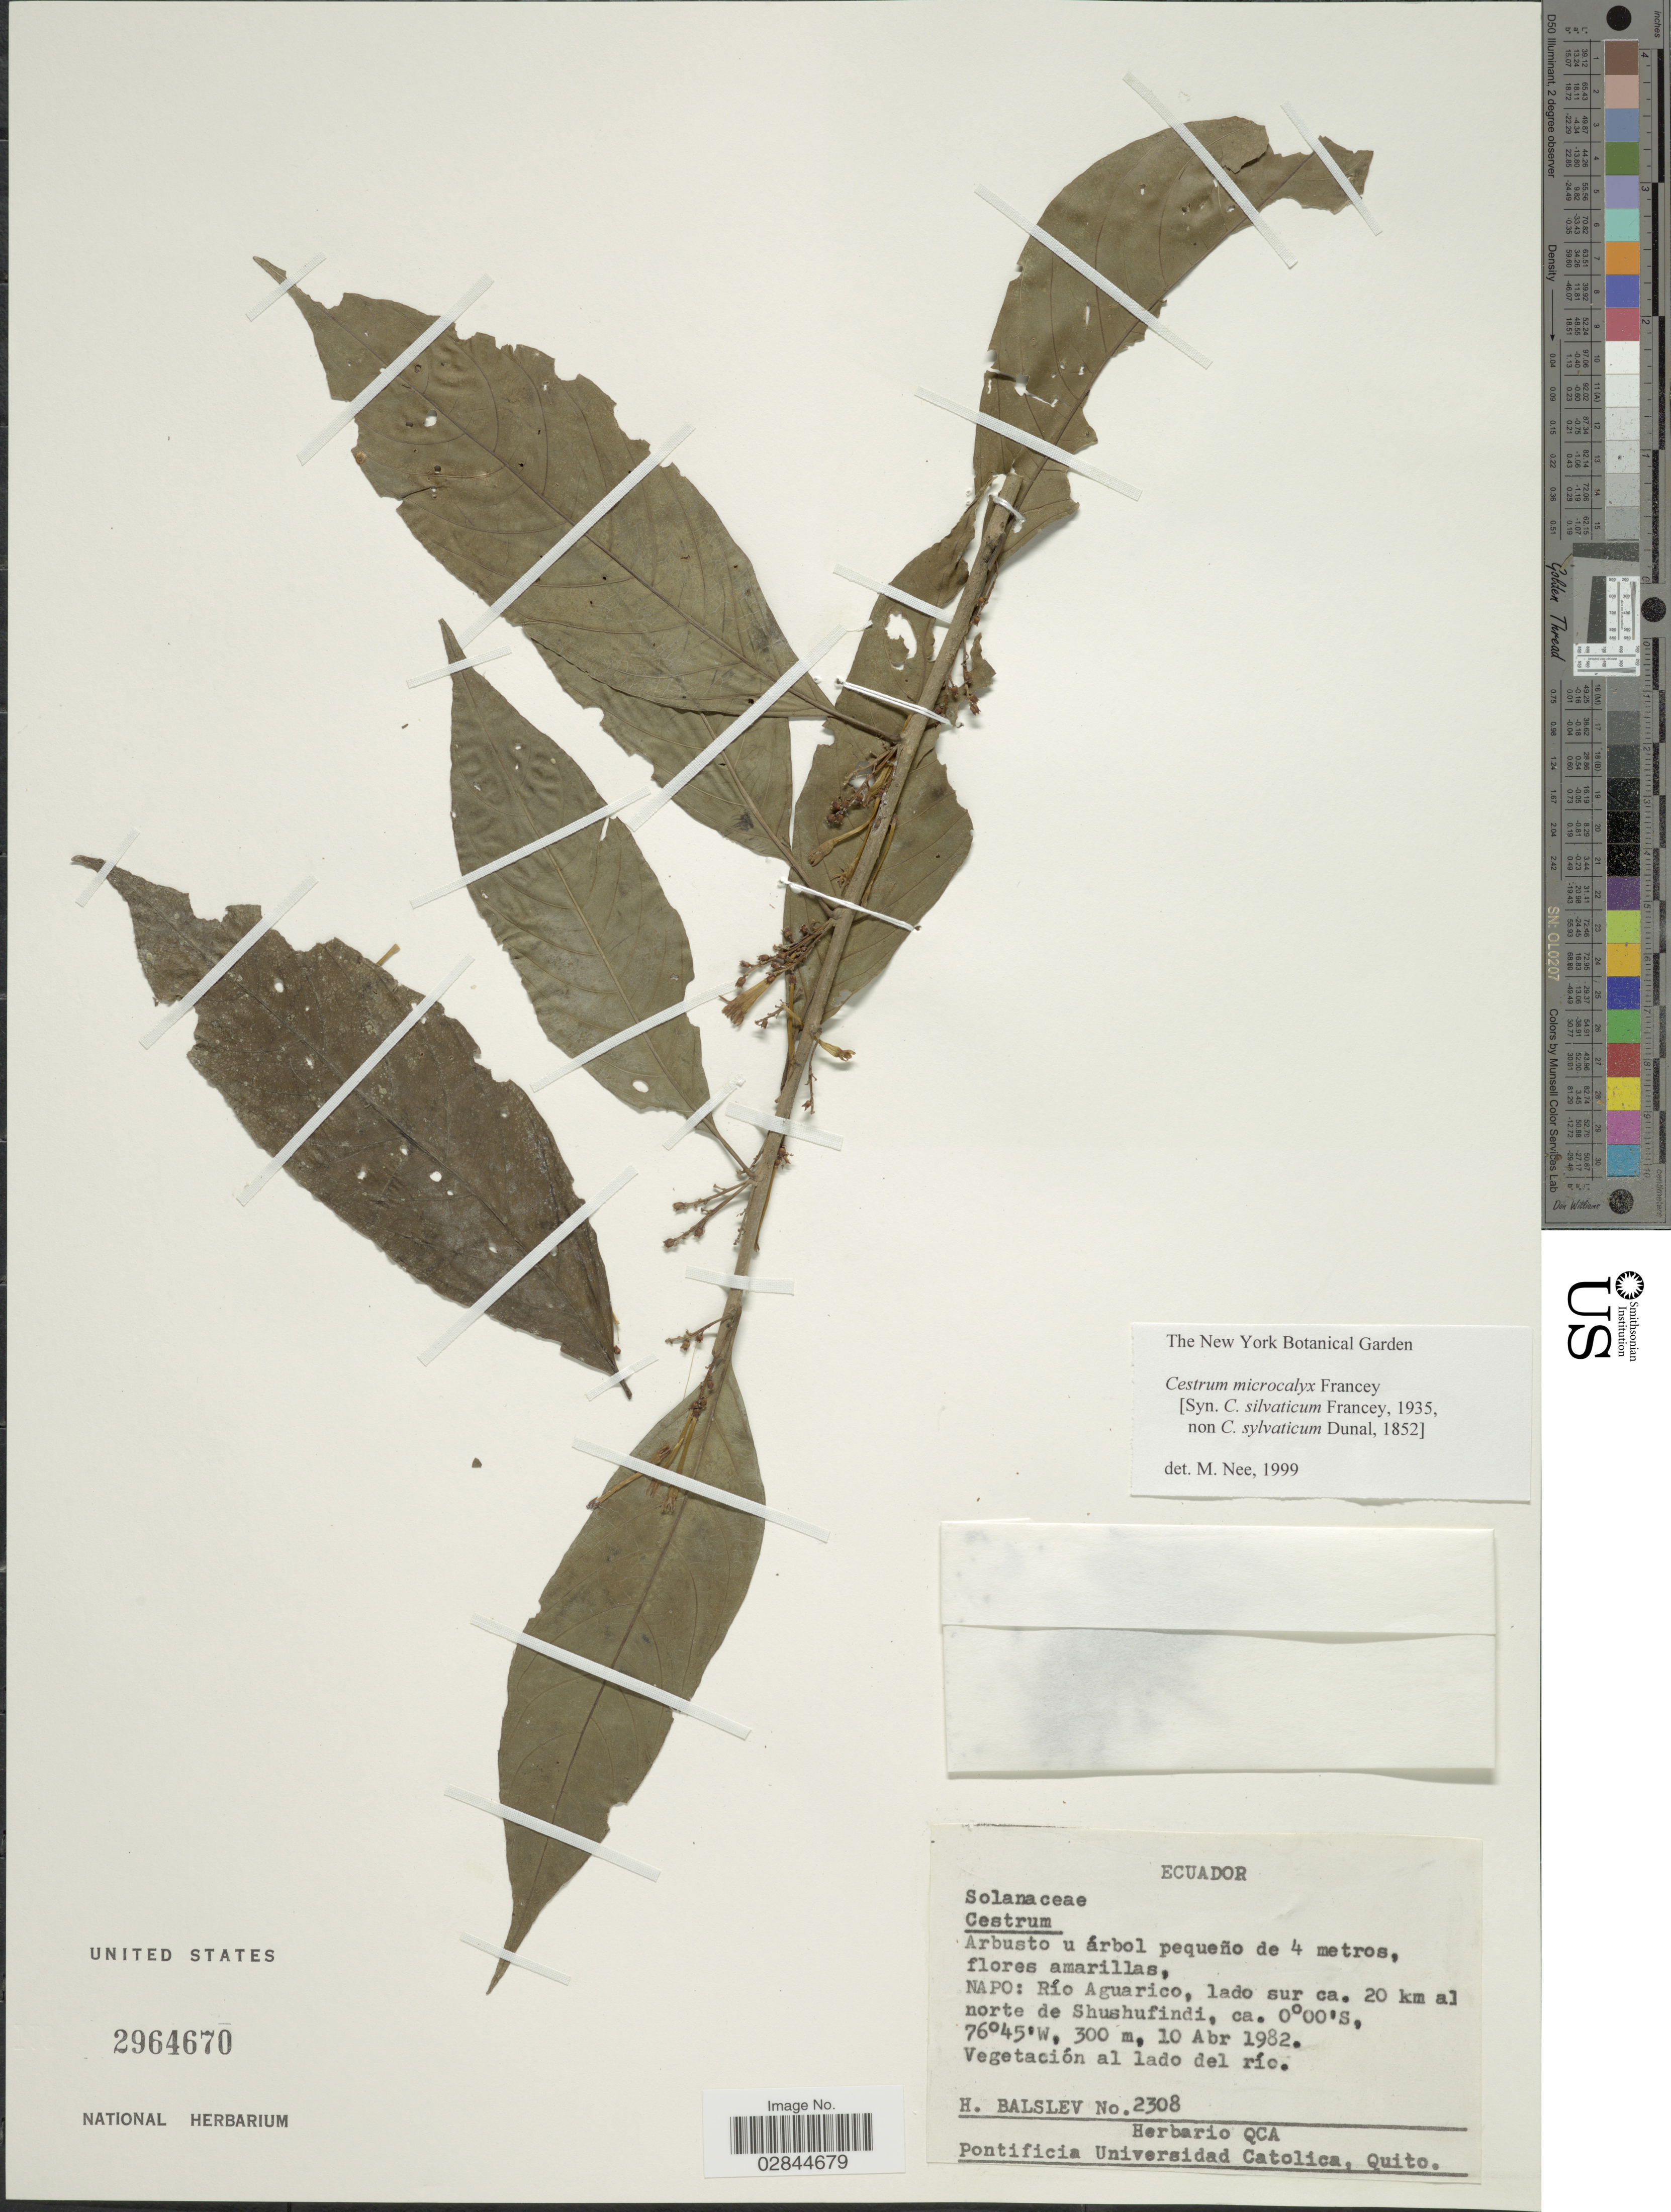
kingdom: Plantae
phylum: Tracheophyta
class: Magnoliopsida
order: Solanales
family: Solanaceae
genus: Cestrum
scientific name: Cestrum microcalyx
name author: Francey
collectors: H. Balslev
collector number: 2308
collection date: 1982-04-10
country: Ecuador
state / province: Napo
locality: Río Aguarico, lado sur ca. 20 km al norte de Shushufindi.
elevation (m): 300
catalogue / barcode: US 2964670